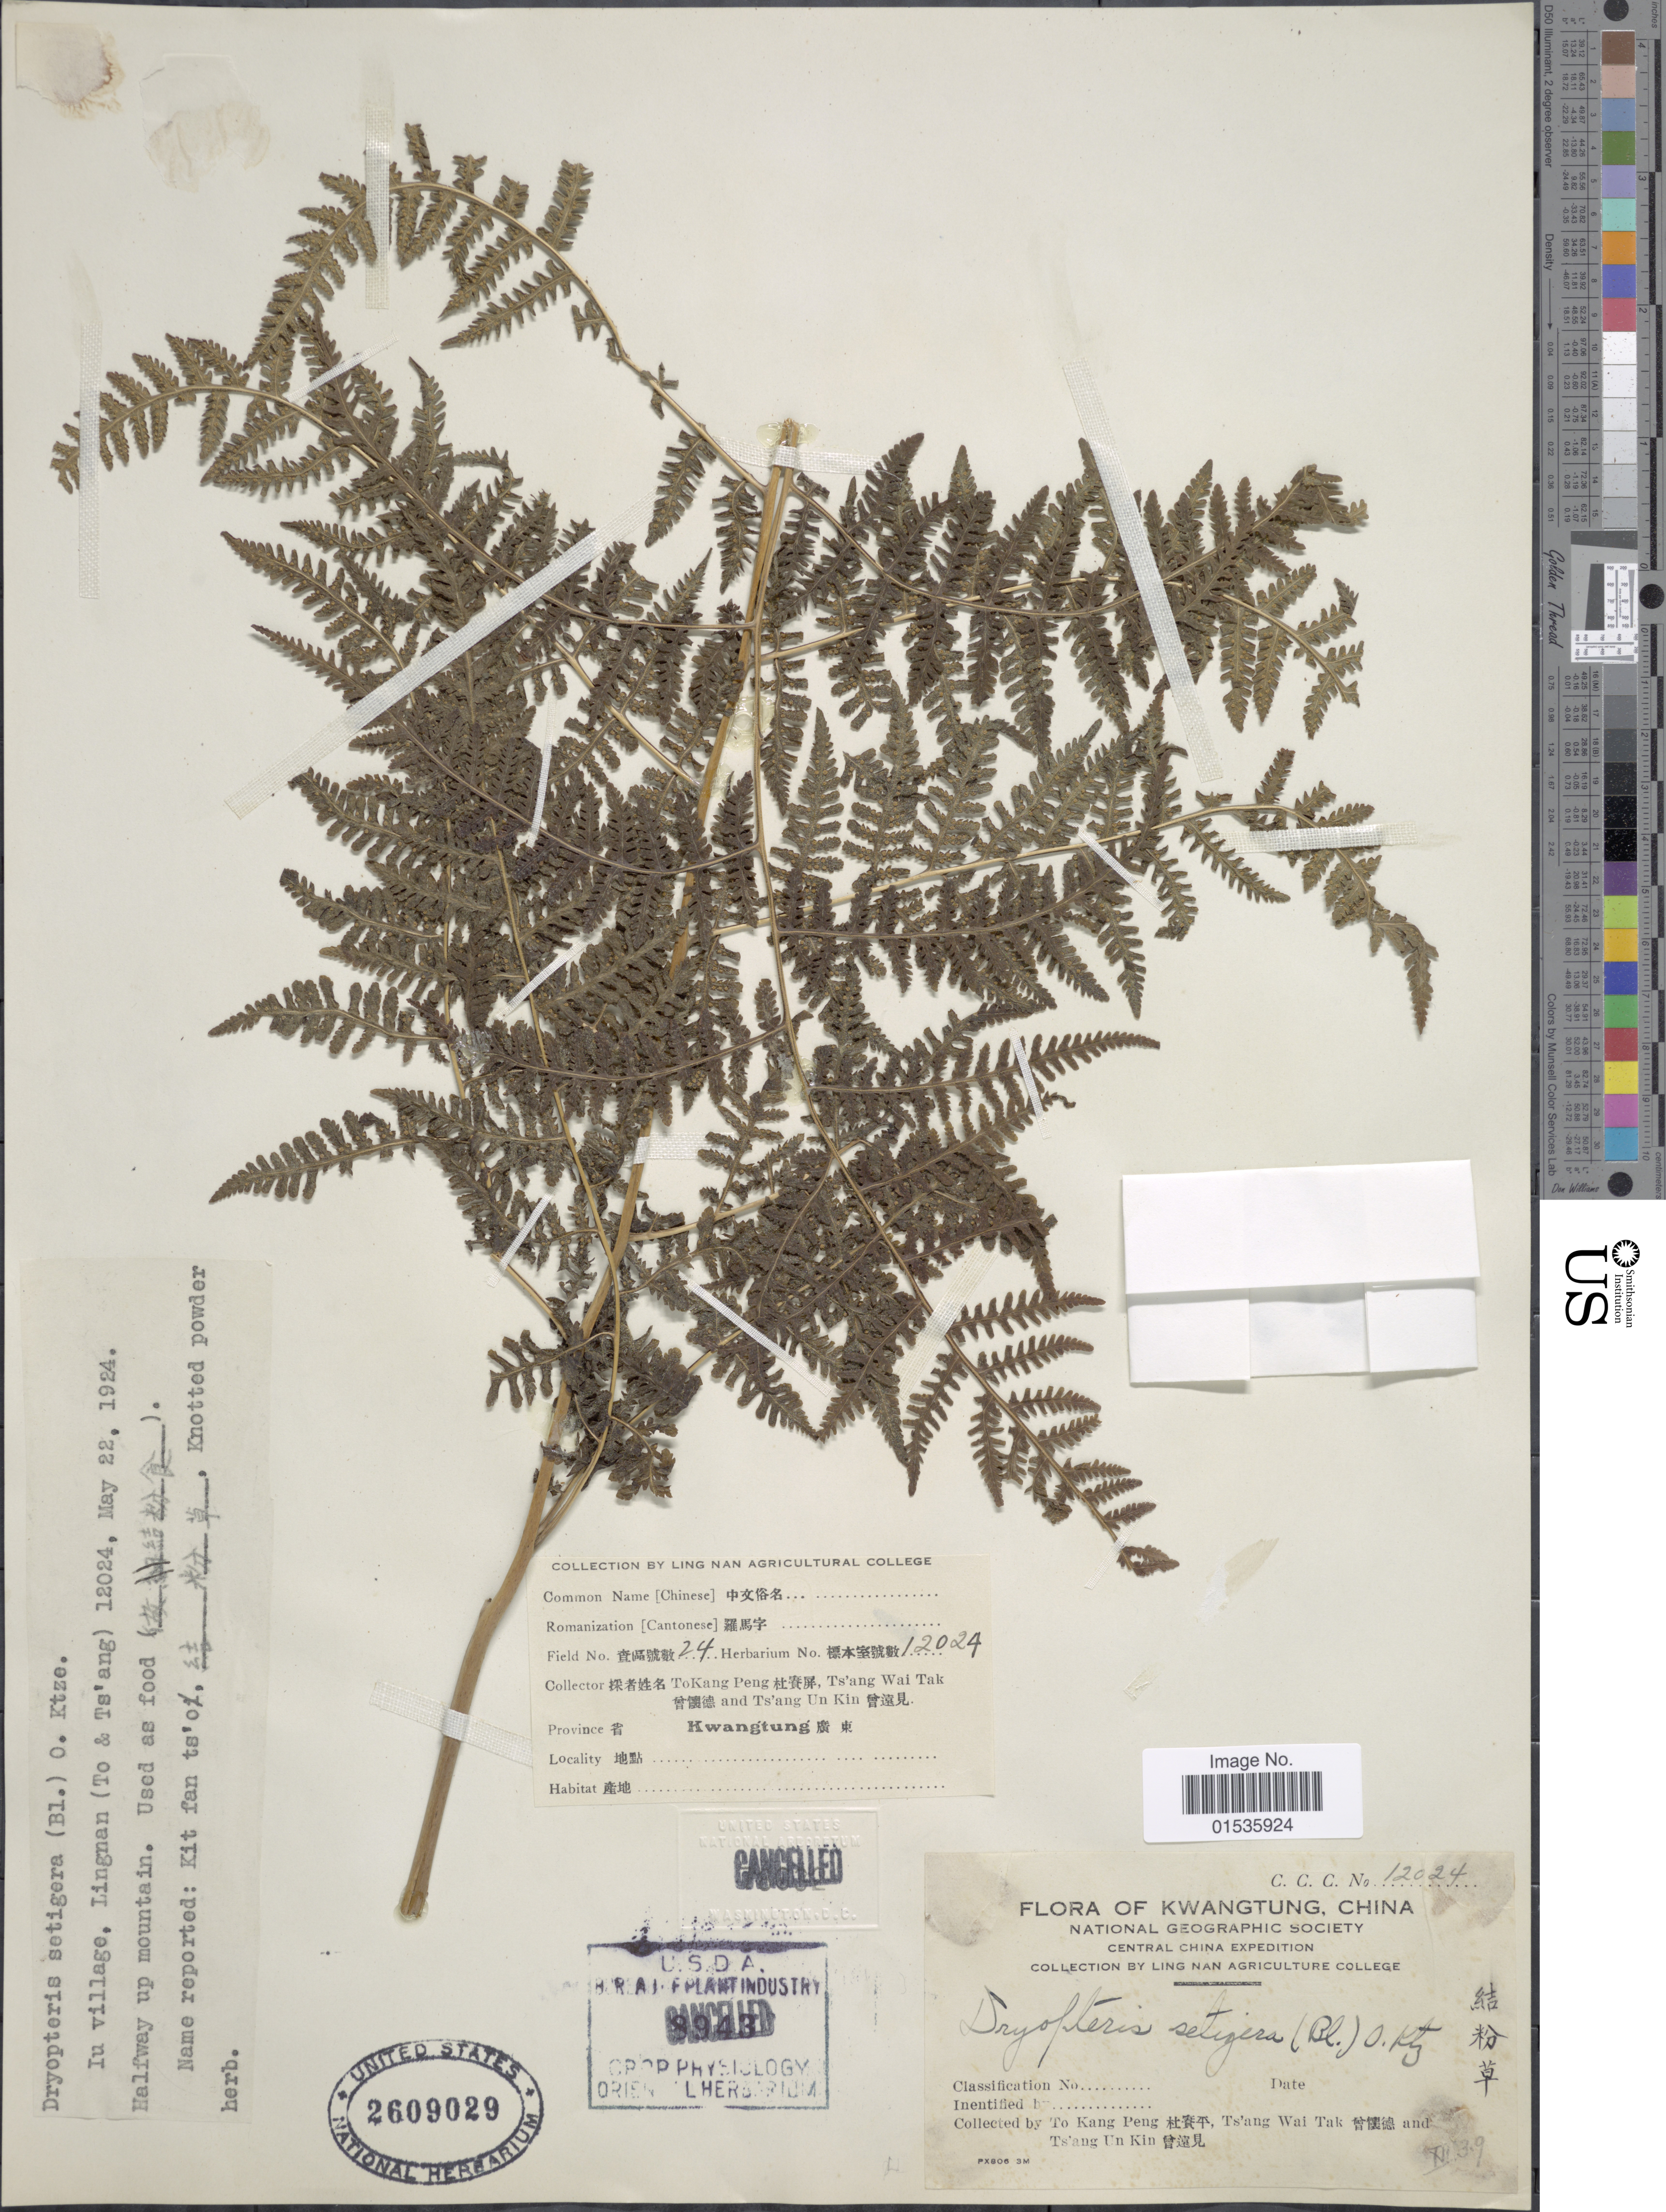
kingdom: Plantae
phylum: Tracheophyta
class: Polypodiopsida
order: Polypodiales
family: Thelypteridaceae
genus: Macrothelypteris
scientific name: Macrothelypteris torresiana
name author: (Gaudich.) Ching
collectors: T. K. Peng, W. T. Tsang & U. K. Tsang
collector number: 12024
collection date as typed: Transcribed d/m/y: /12/39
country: China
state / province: Guangdong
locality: Province Kwangtung.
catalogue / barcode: US 2609029